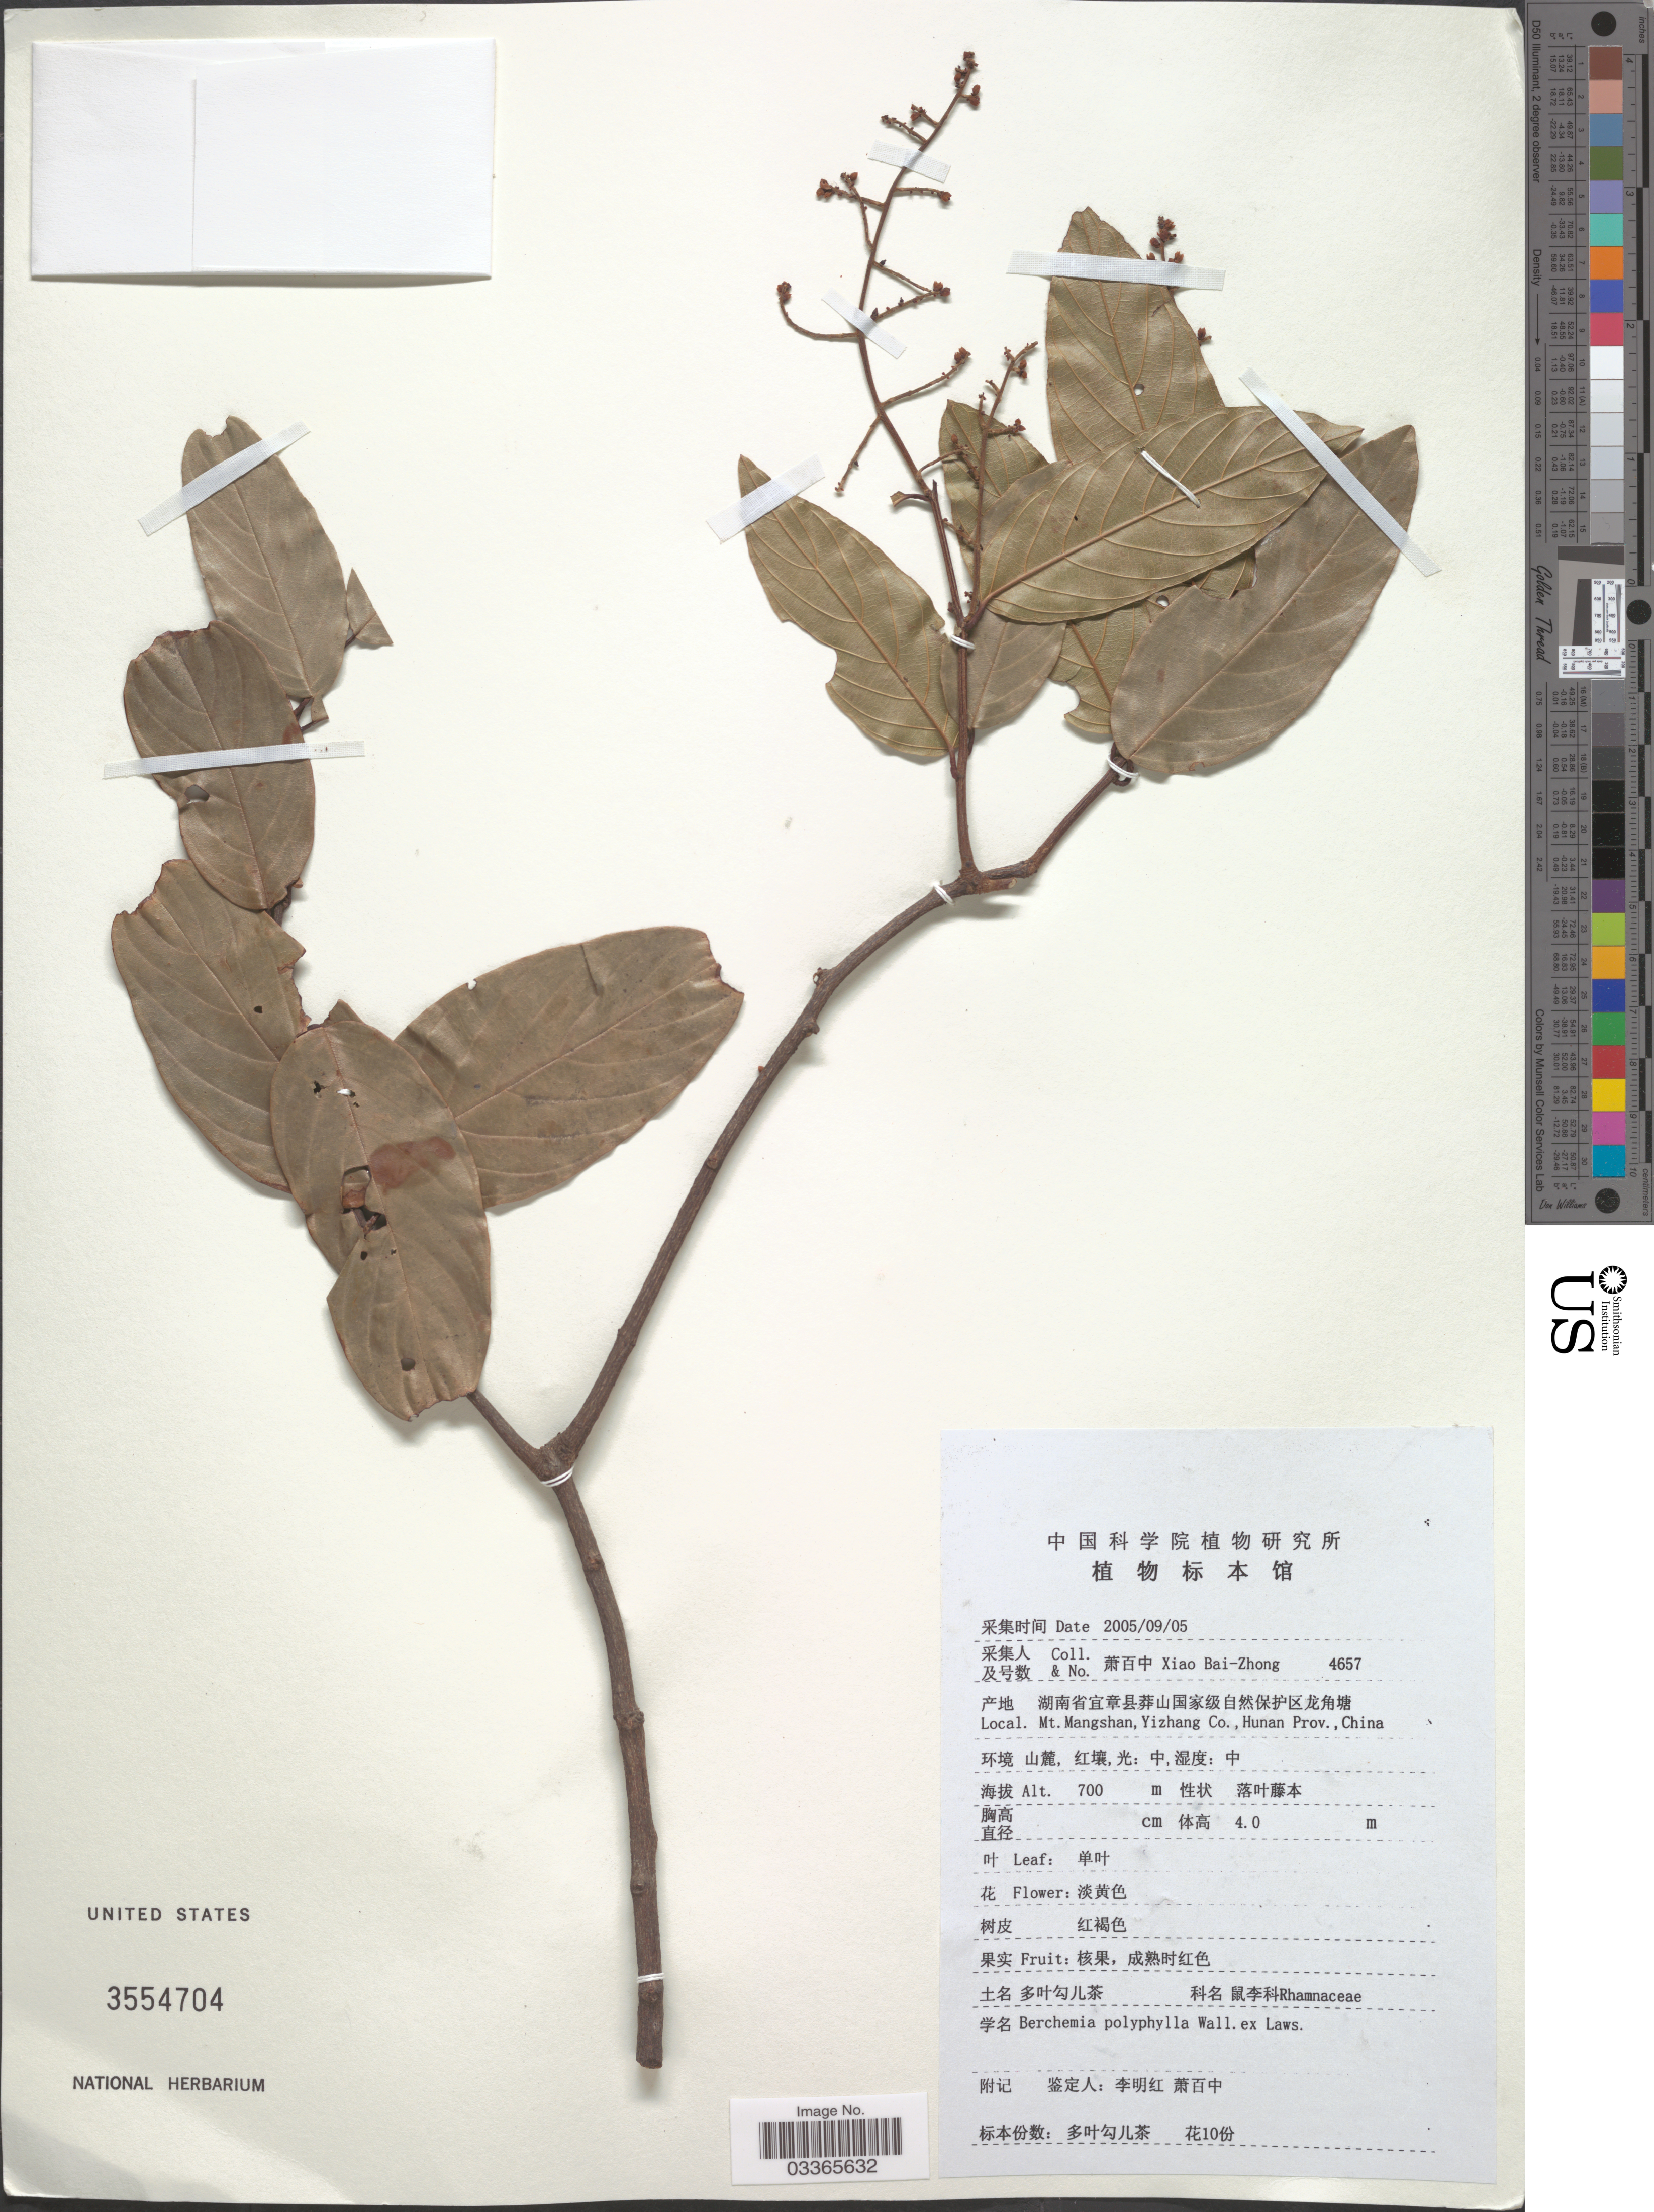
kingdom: Plantae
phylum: Tracheophyta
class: Magnoliopsida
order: Rosales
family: Rhamnaceae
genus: Berchemia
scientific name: Berchemia polyphylla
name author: Wall. ex M.A. Lawson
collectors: B. Z. Xiao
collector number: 4657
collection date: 2005-09-05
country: China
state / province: Hunan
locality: Mt. Mangshan, Yizhang Co., Hunan Prov.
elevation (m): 700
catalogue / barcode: US 3554704